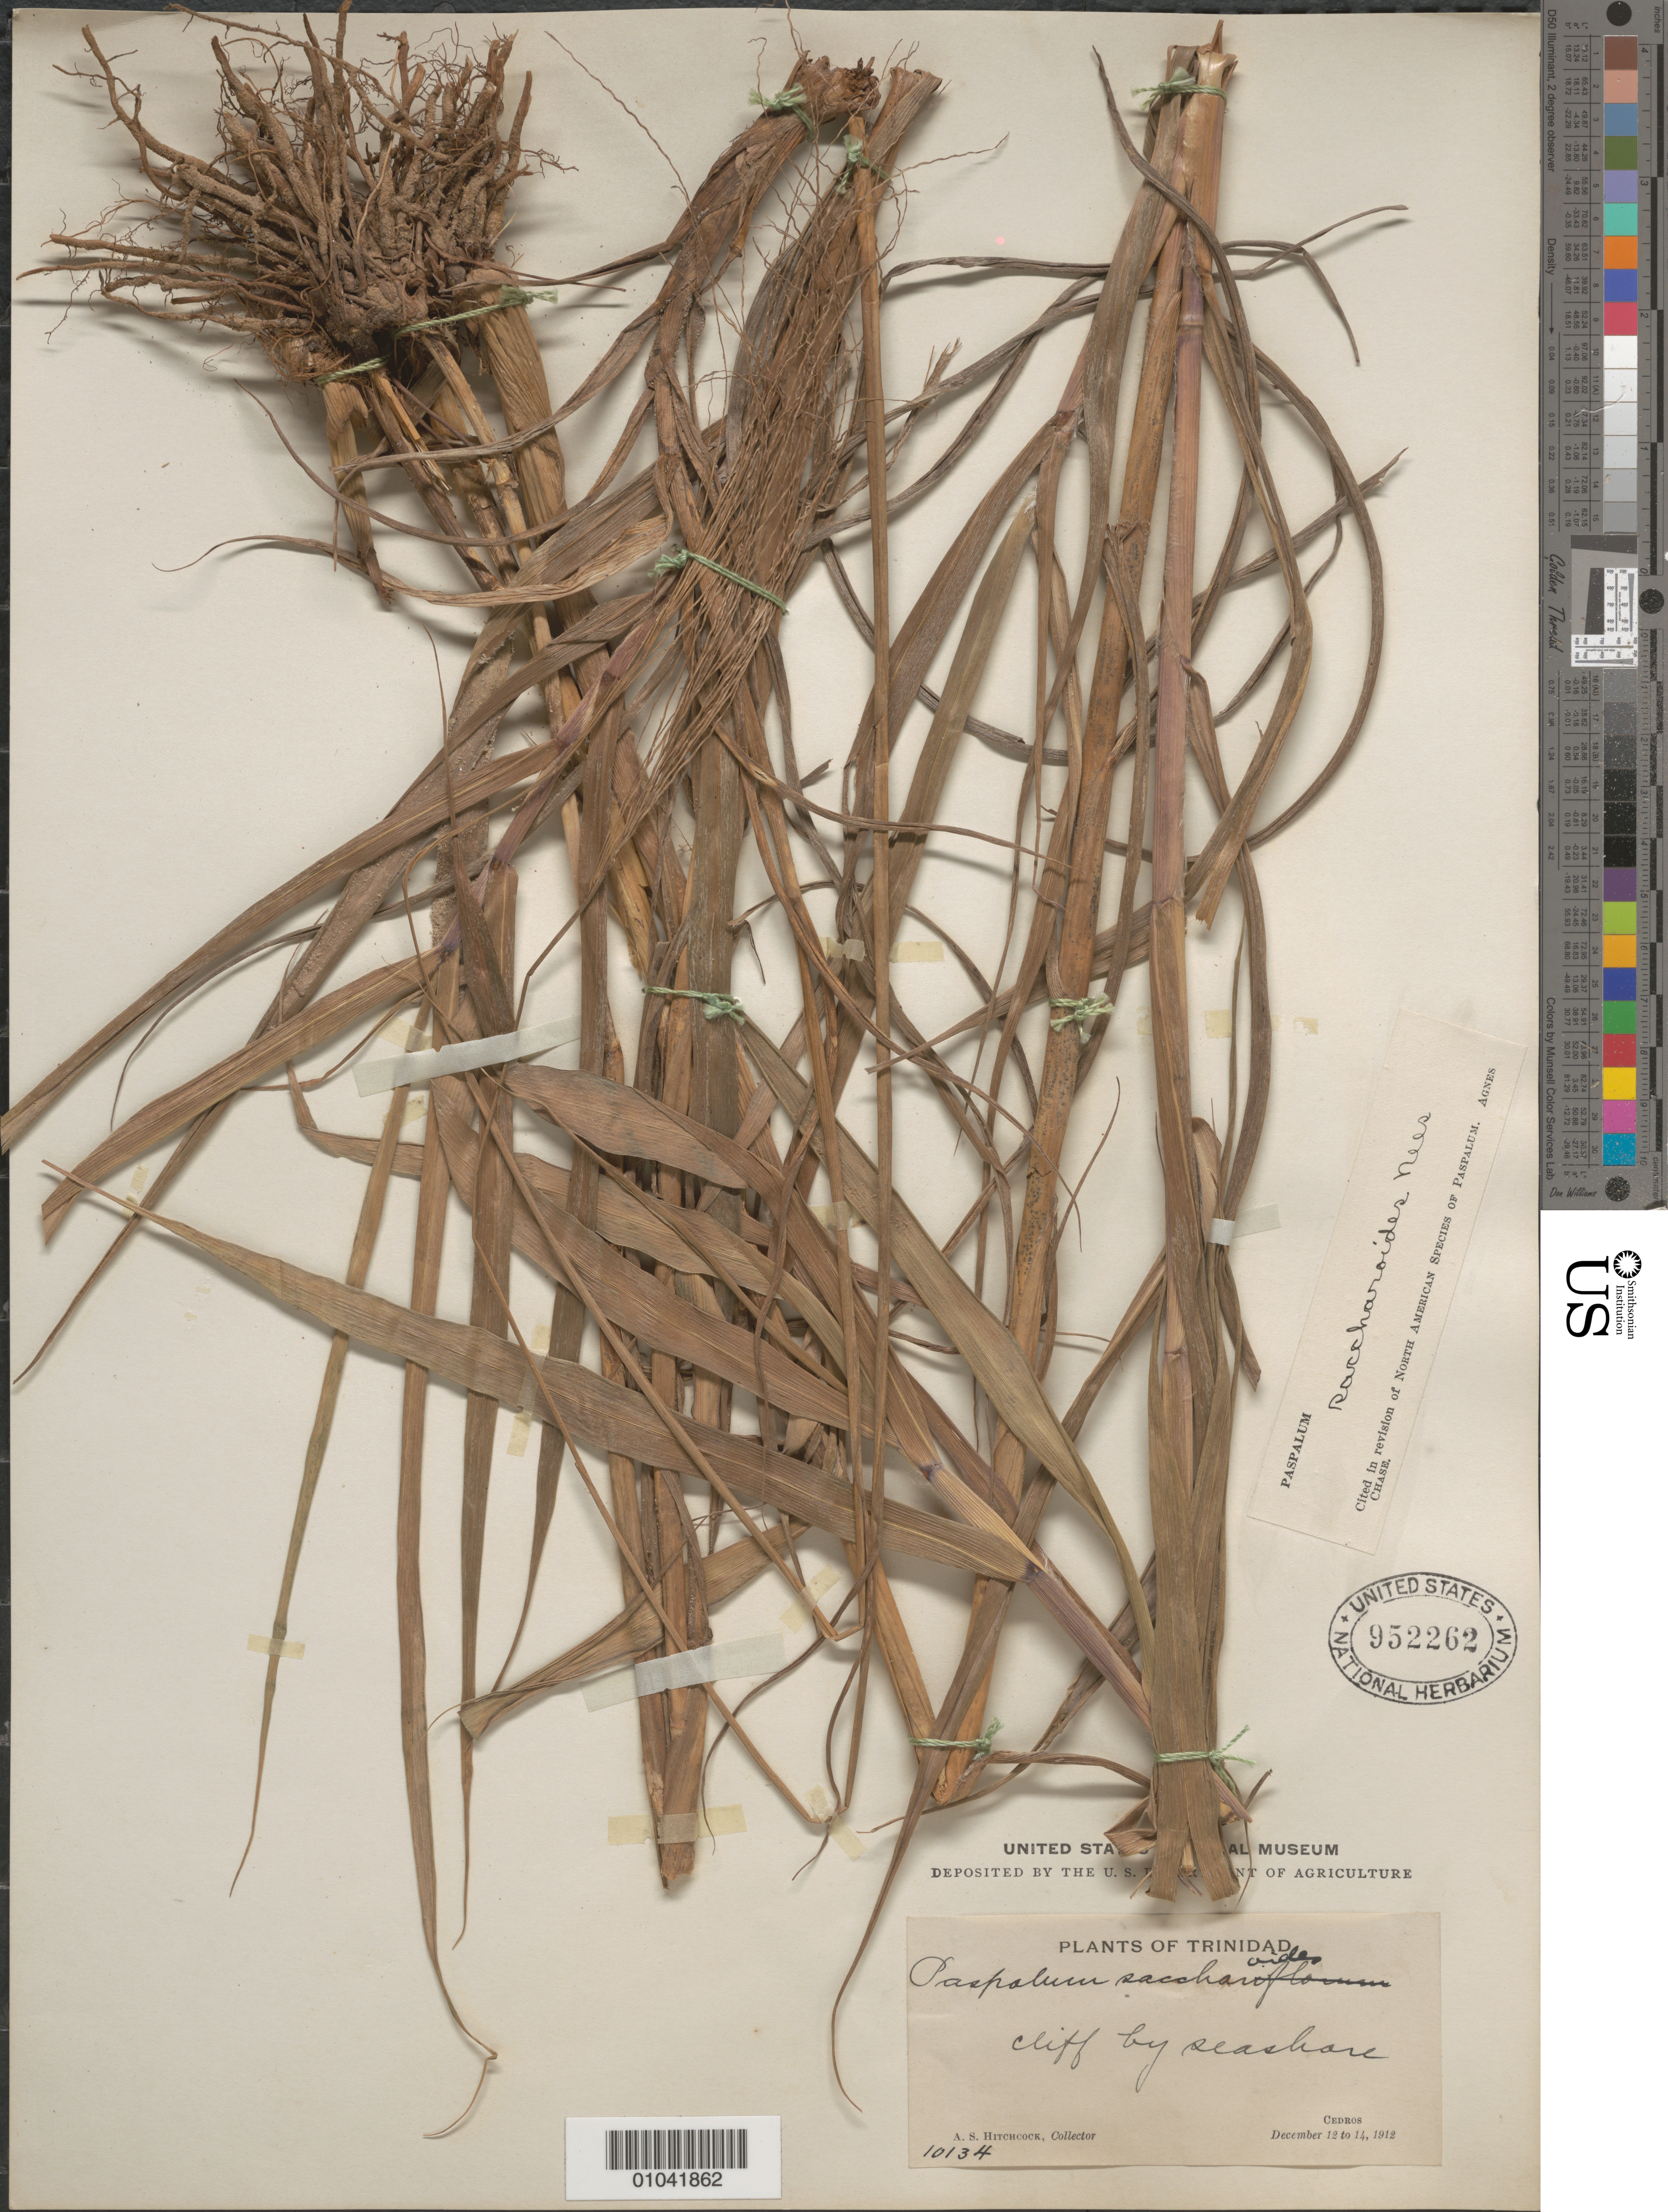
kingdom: Plantae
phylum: Tracheophyta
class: Liliopsida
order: Poales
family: Poaceae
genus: Paspalum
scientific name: Paspalum saccharoides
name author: Nees ex Trin.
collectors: A. S. Hitchcock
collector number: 10134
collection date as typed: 12 Dec 1912 to 14 Dec 1912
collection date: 1912-12-12/1912-12-14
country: Trinidad and Tobago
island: Trinidad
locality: Cedros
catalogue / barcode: US 952262